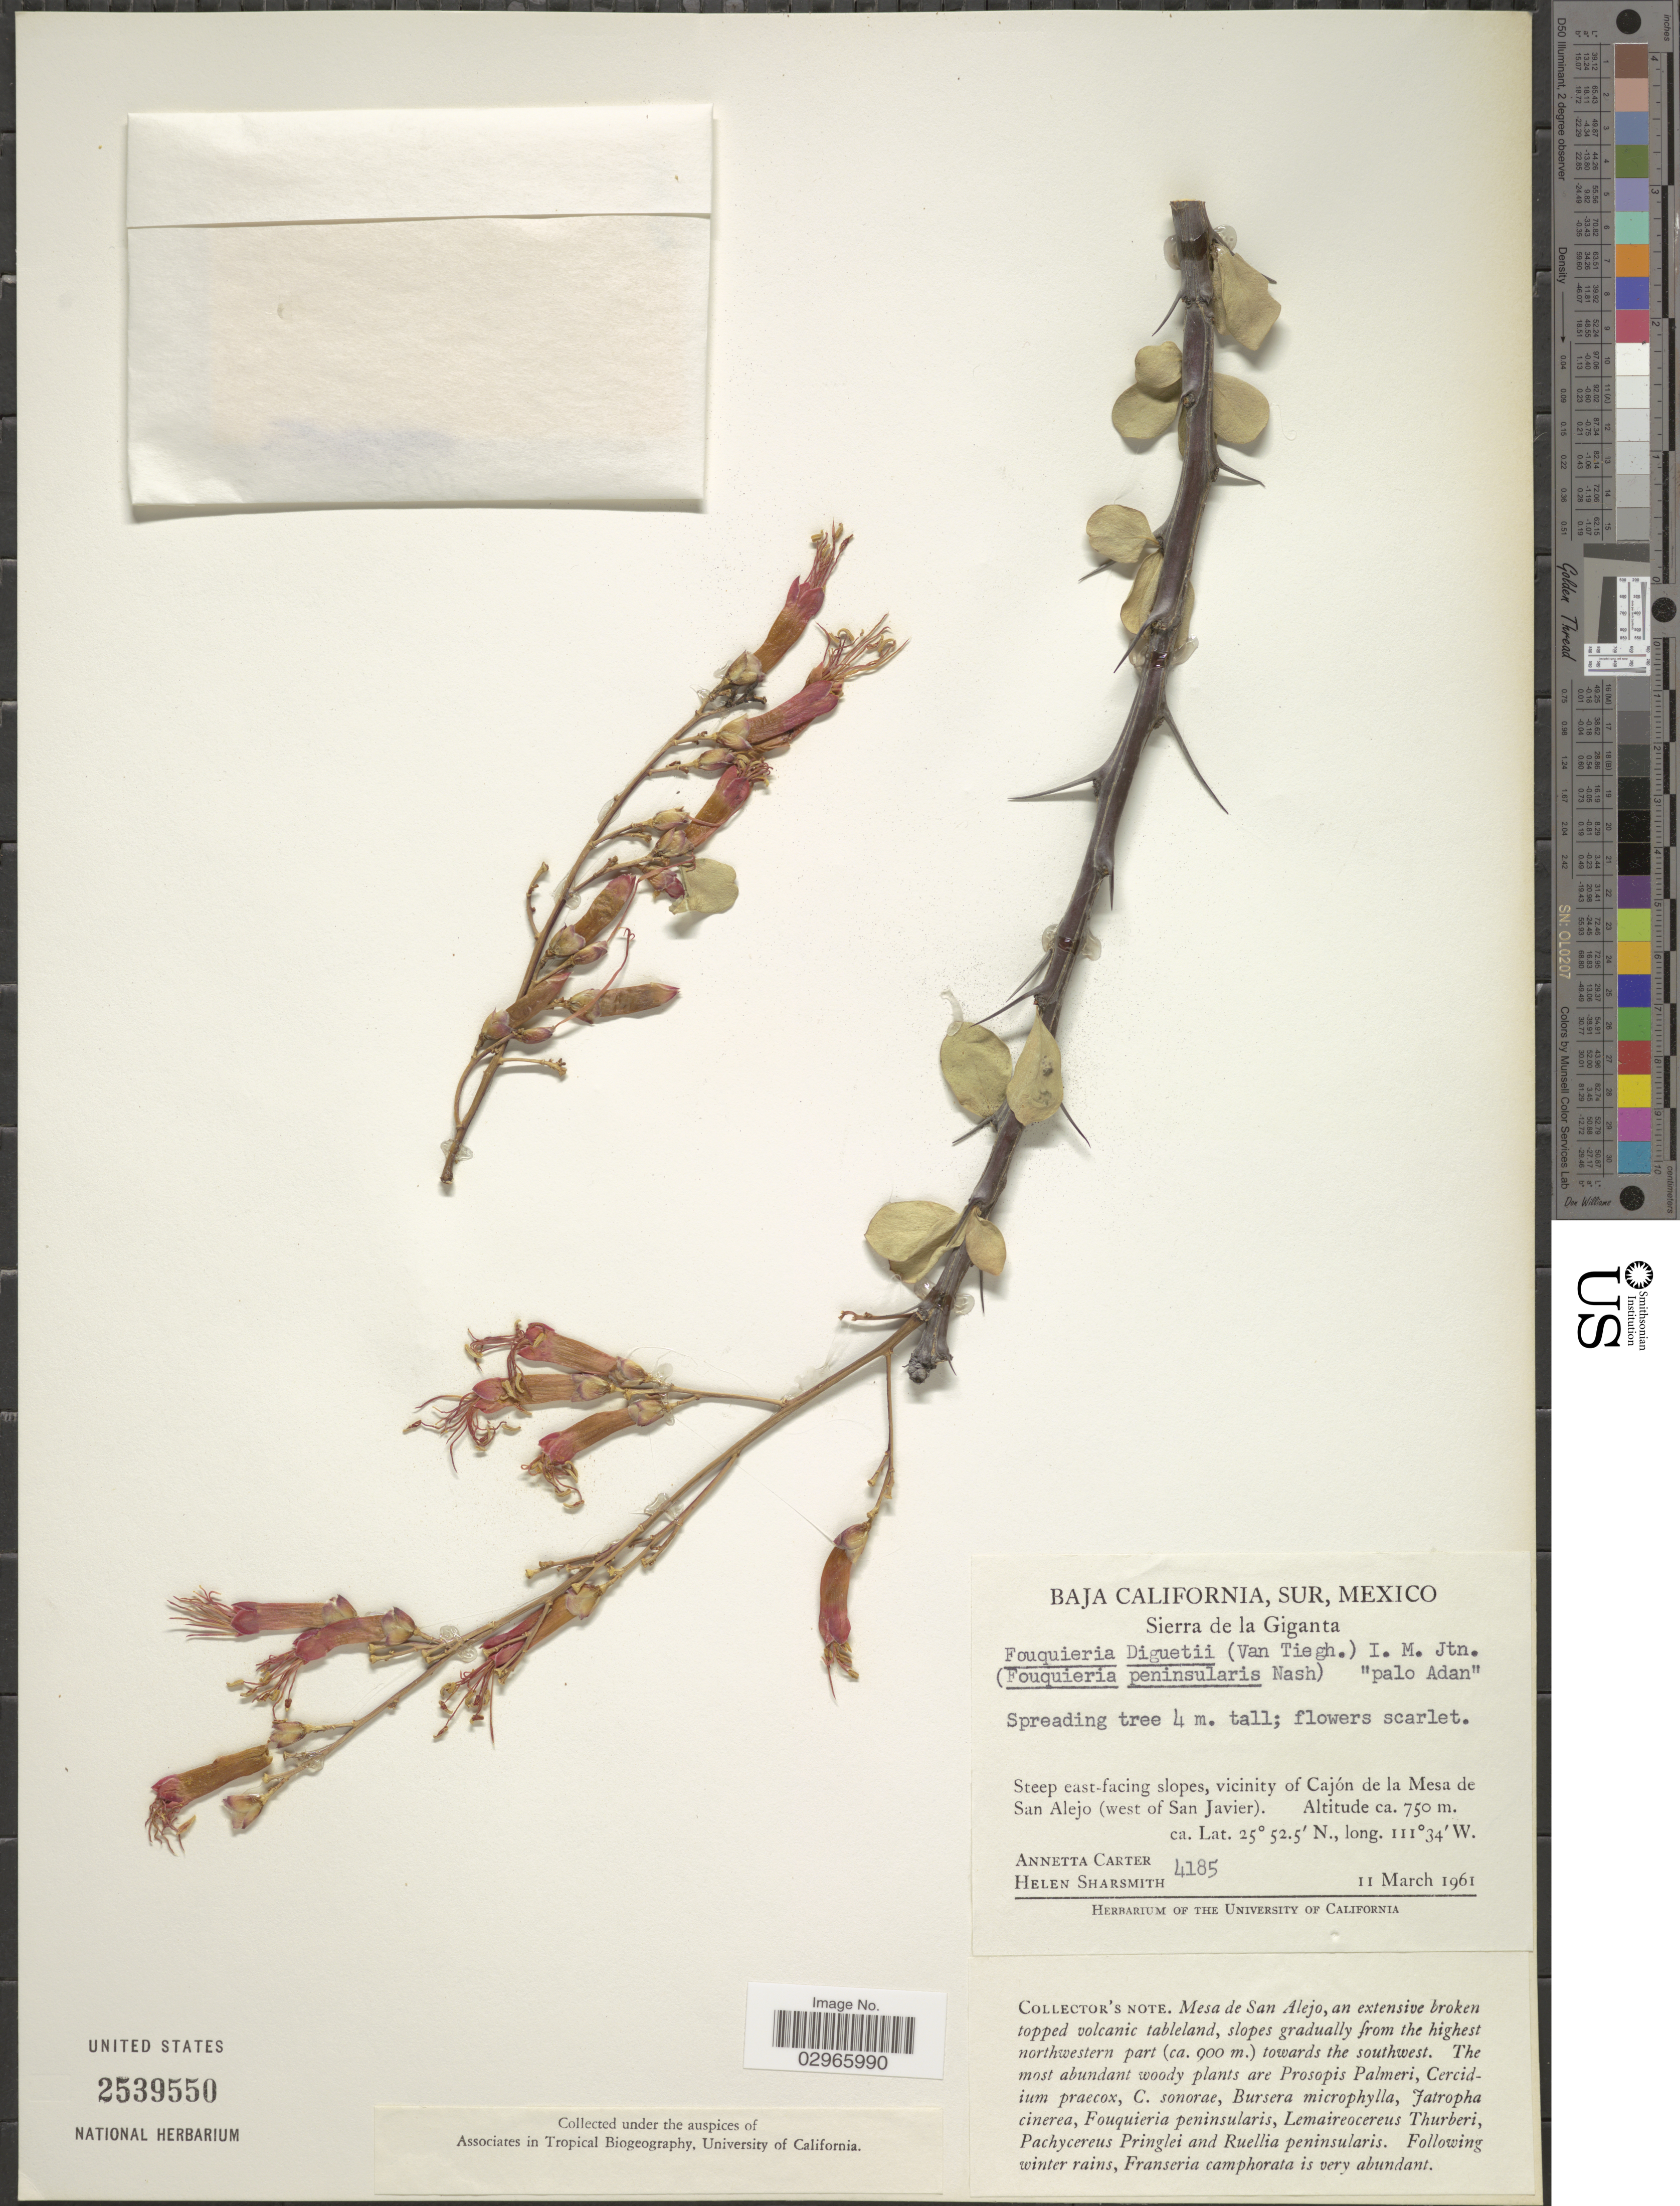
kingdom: Plantae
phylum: Tracheophyta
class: Magnoliopsida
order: Ericales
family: Fouquieriaceae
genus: Fouquieria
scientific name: Fouquieria diguetii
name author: (Tiegh.) I.M. Johnst.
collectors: A. Carter & H. Sharsmith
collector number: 4185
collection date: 1961-03-11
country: Mexico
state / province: Baja California Sur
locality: Sierra de la Giganta. Steep east-facing slopes, vicinity of Cajón de la Mesa de San Alejo (west of San Javier).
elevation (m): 750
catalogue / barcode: US 2539550